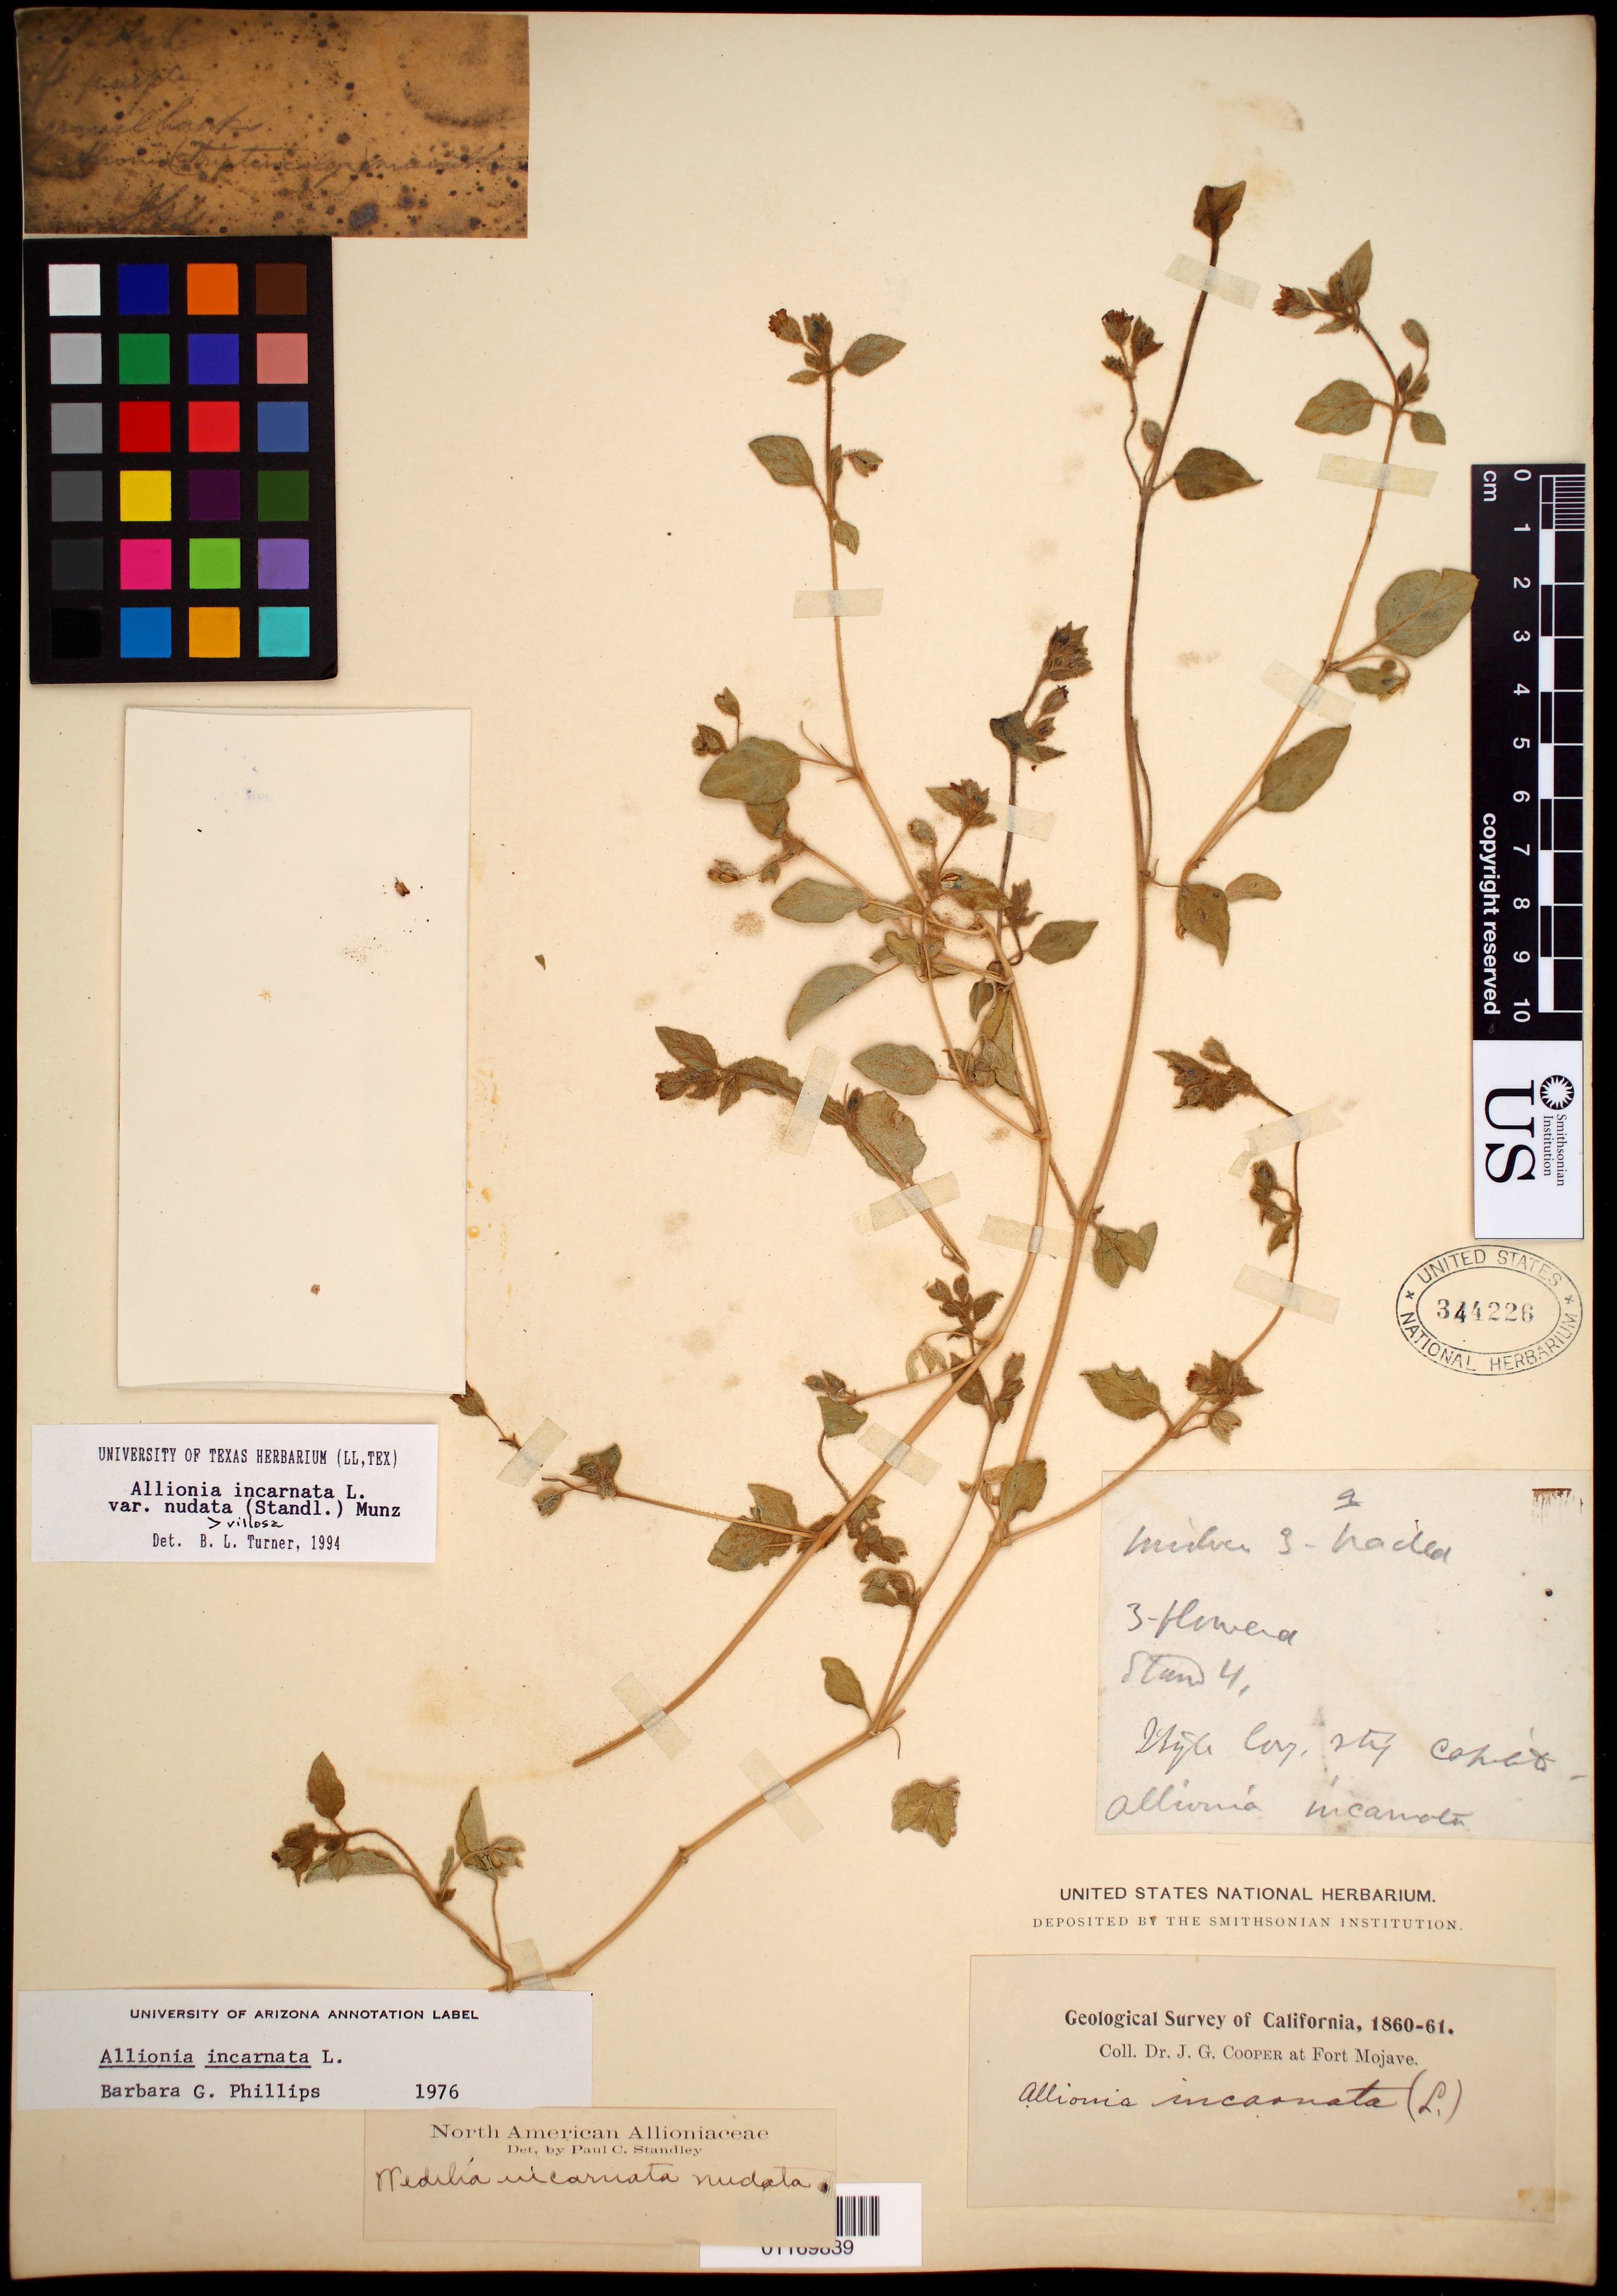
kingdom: Plantae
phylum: Tracheophyta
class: Magnoliopsida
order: Caryophyllales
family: Nyctaginaceae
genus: Allionia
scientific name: Allionia incarnata var. nudata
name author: (Standl.) Munz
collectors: J. G. Cooper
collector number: s..n.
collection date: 1860/1861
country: United States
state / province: California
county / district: San Bernardino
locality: Fort Mojave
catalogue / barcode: US 344226